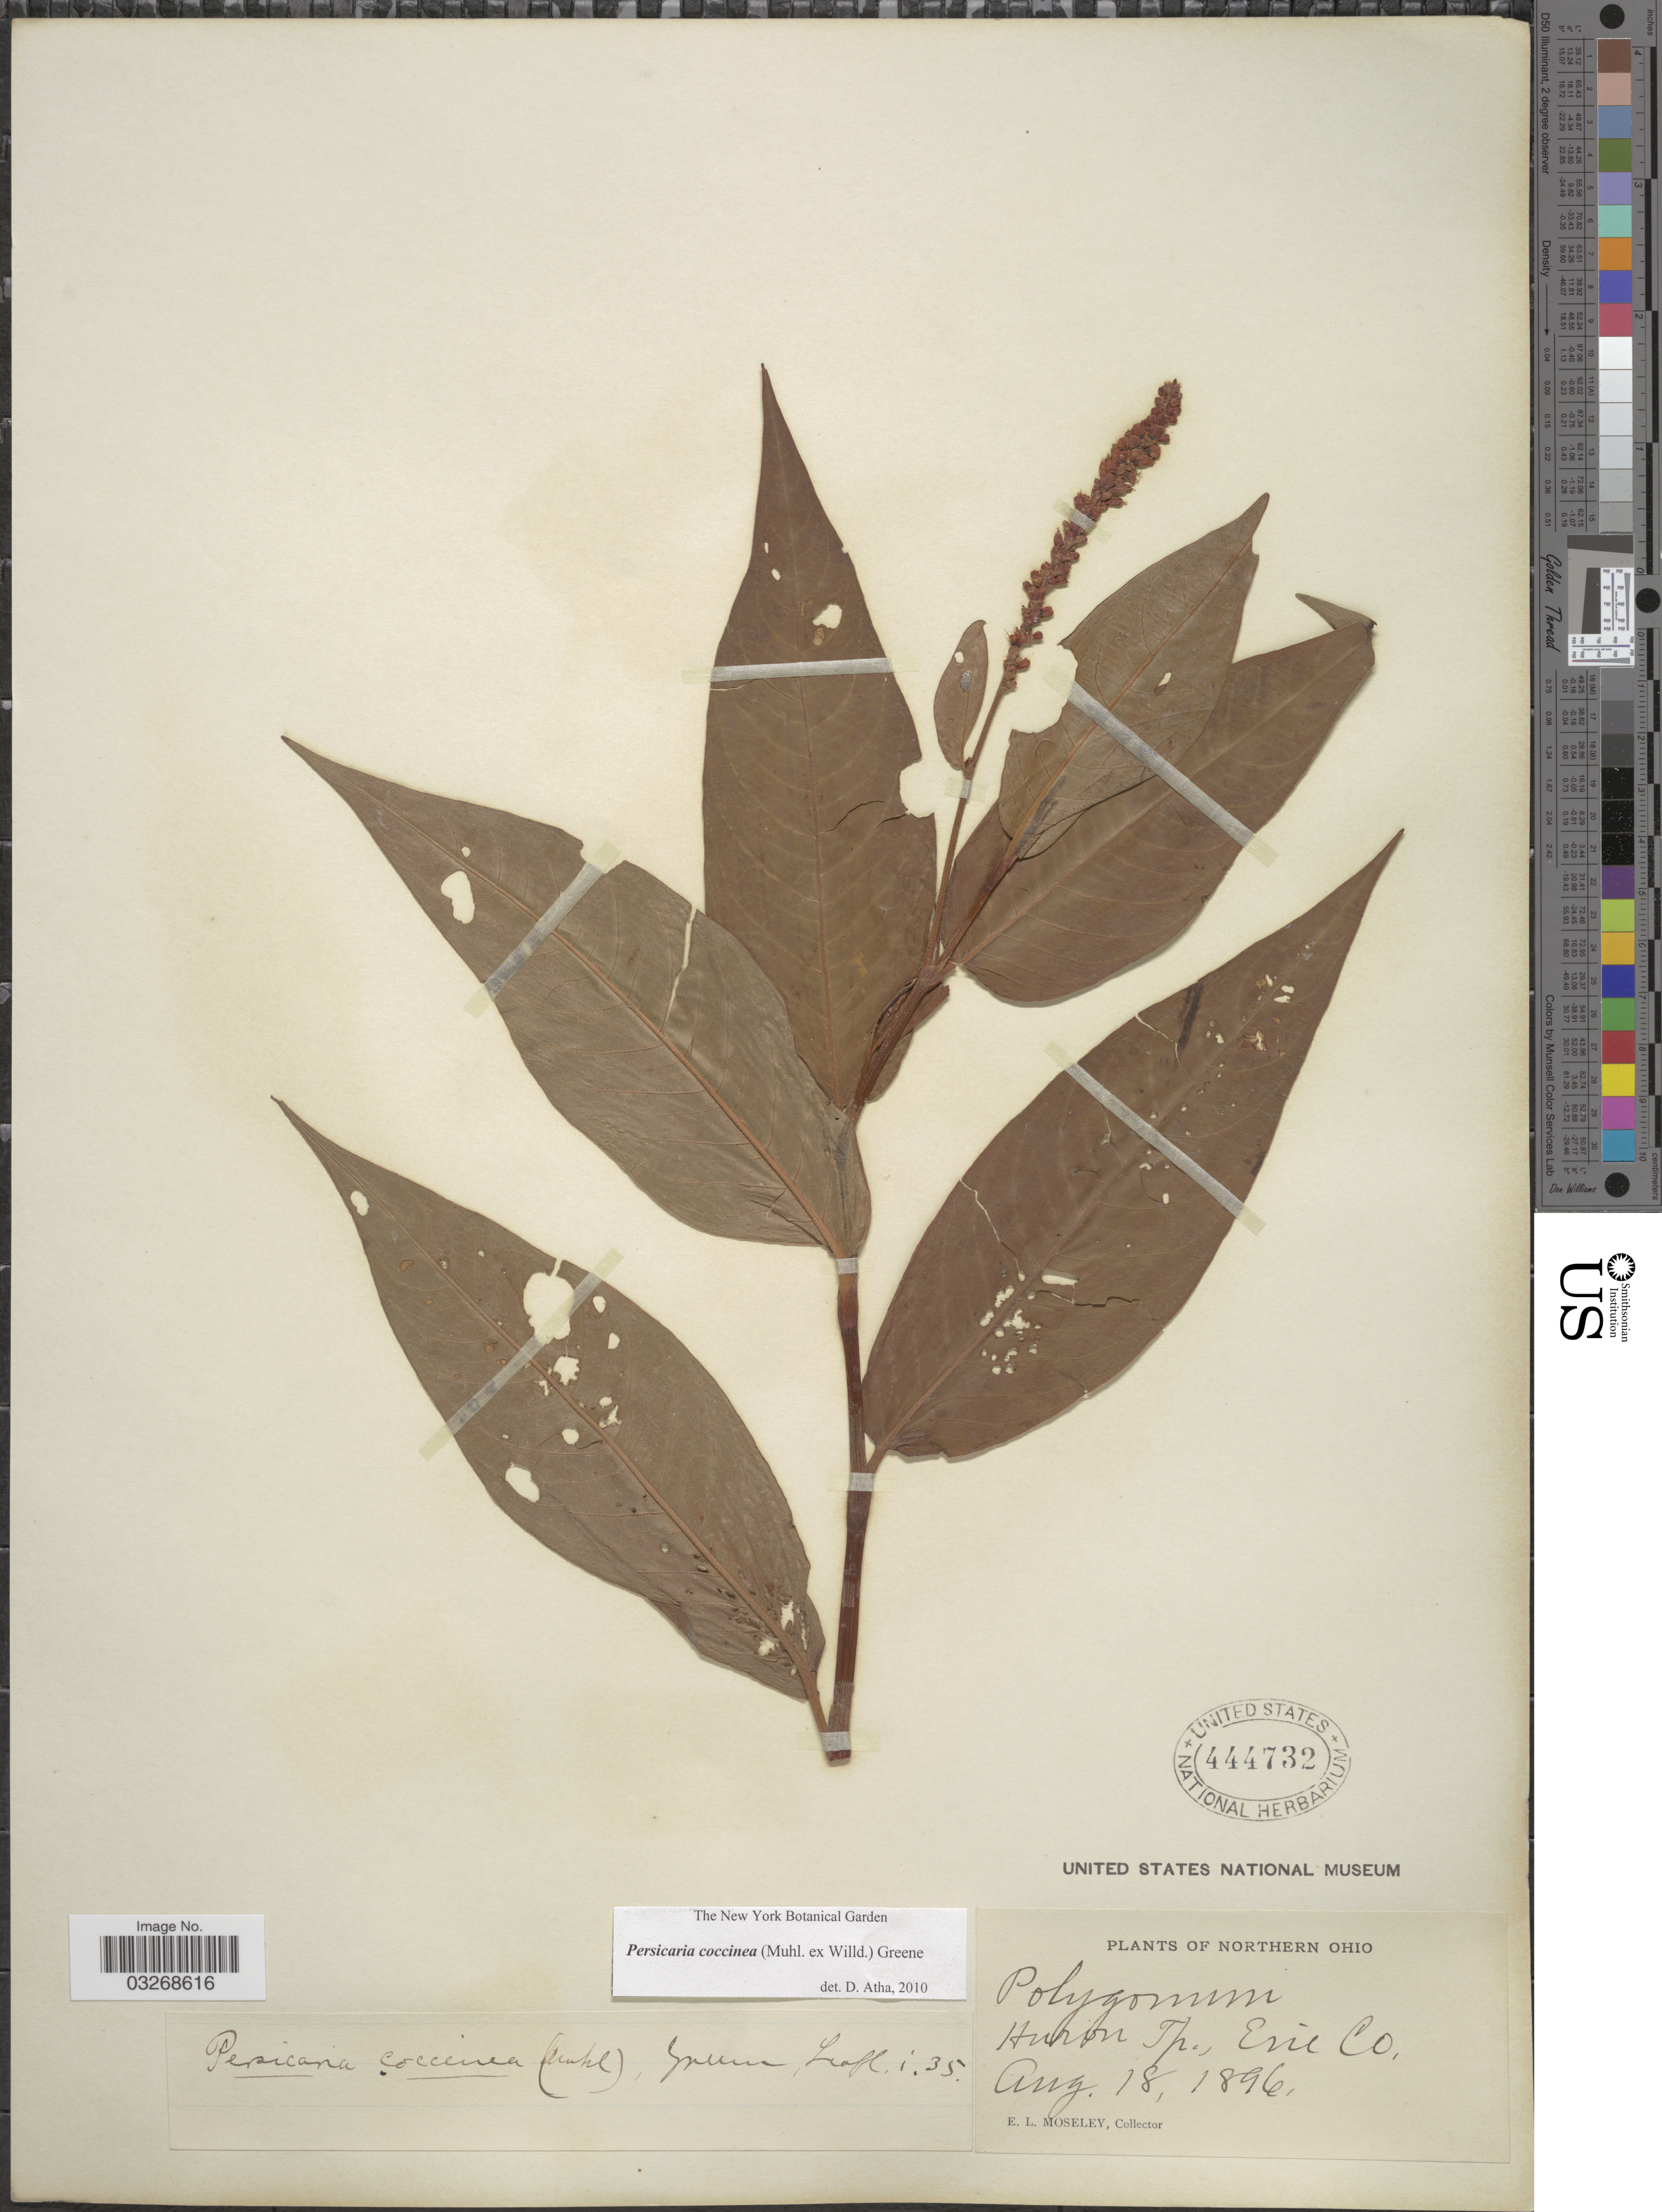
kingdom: Plantae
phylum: Tracheophyta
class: Magnoliopsida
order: Caryophyllales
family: Polygonaceae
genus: Persicaria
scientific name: Persicaria coccinea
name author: (Muhl. ex Willd.) Greene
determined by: Atha, D. E.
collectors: E. Moseley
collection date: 1896-08-18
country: United States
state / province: Ohio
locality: Northern Ohio. Huron Tp., Erie Co.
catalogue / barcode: US 444732